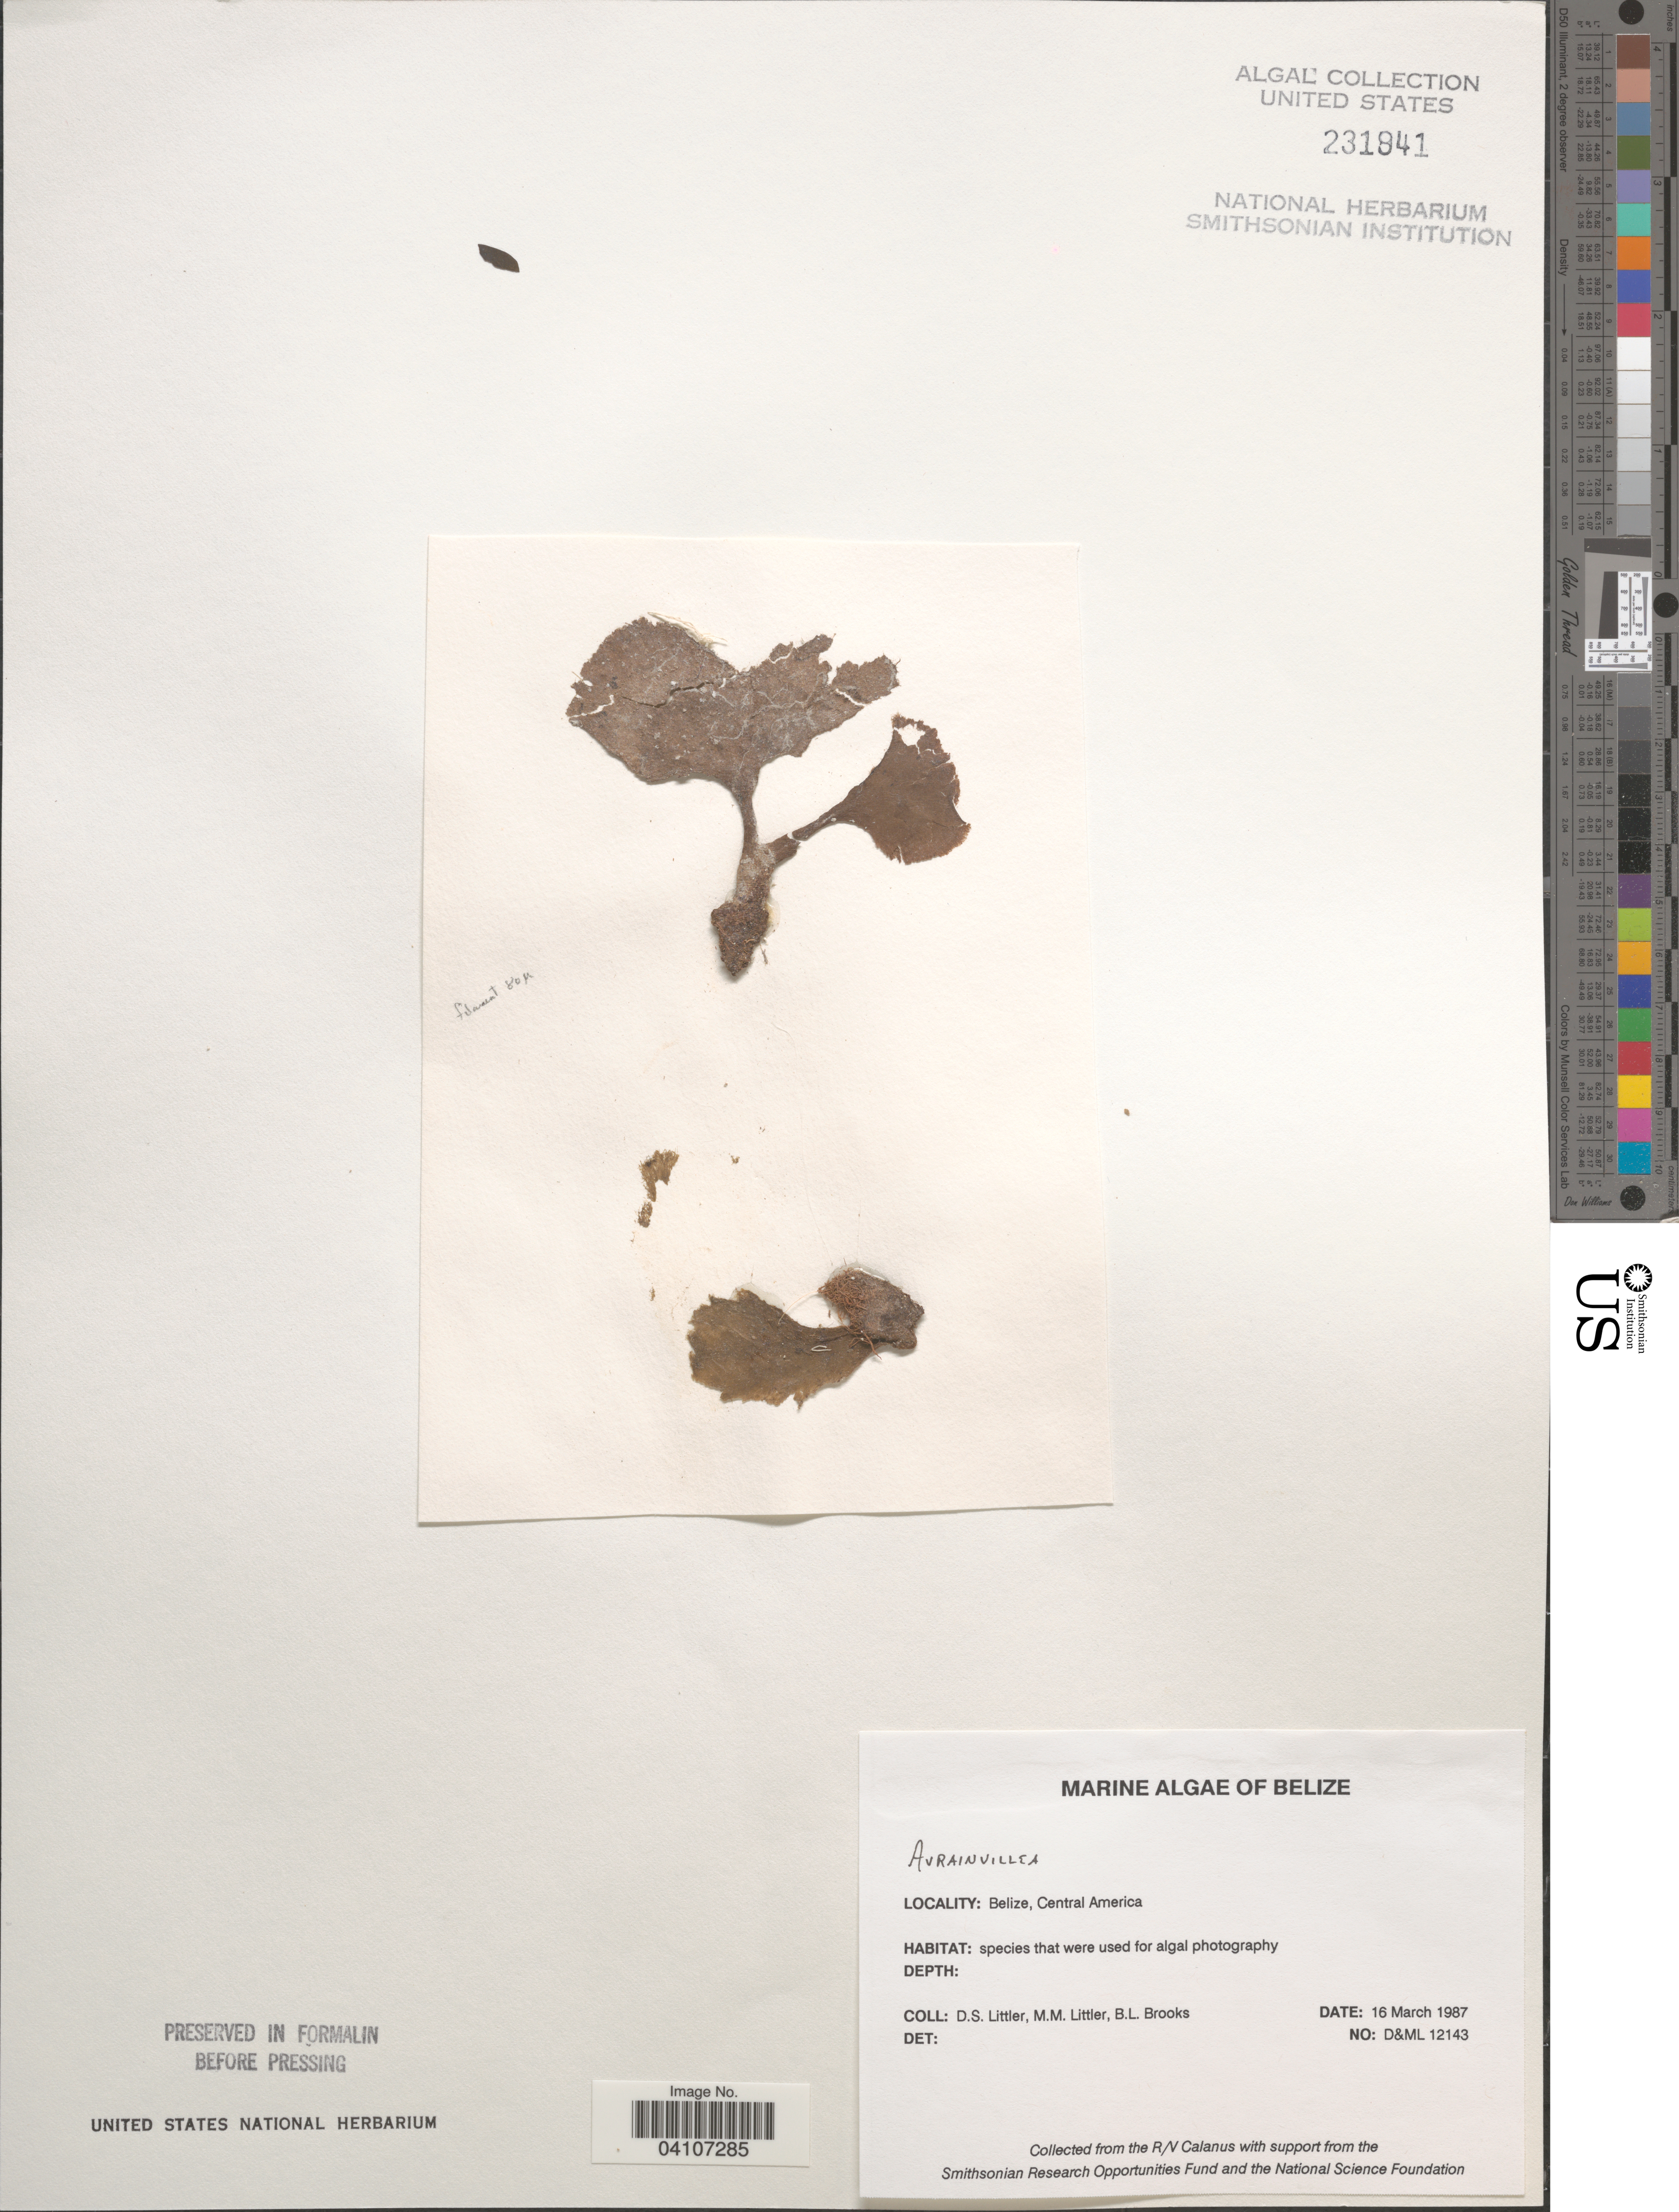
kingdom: Plantae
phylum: Chlorophyta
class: Ulvophyceae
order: Bryopsidales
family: Dichotomosiphonaceae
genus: Avrainvillea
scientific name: Avrainvillea sp.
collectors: D. S. Littler & B. Brooks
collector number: D&ML12143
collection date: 1987-03-16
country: Belize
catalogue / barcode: US 231941